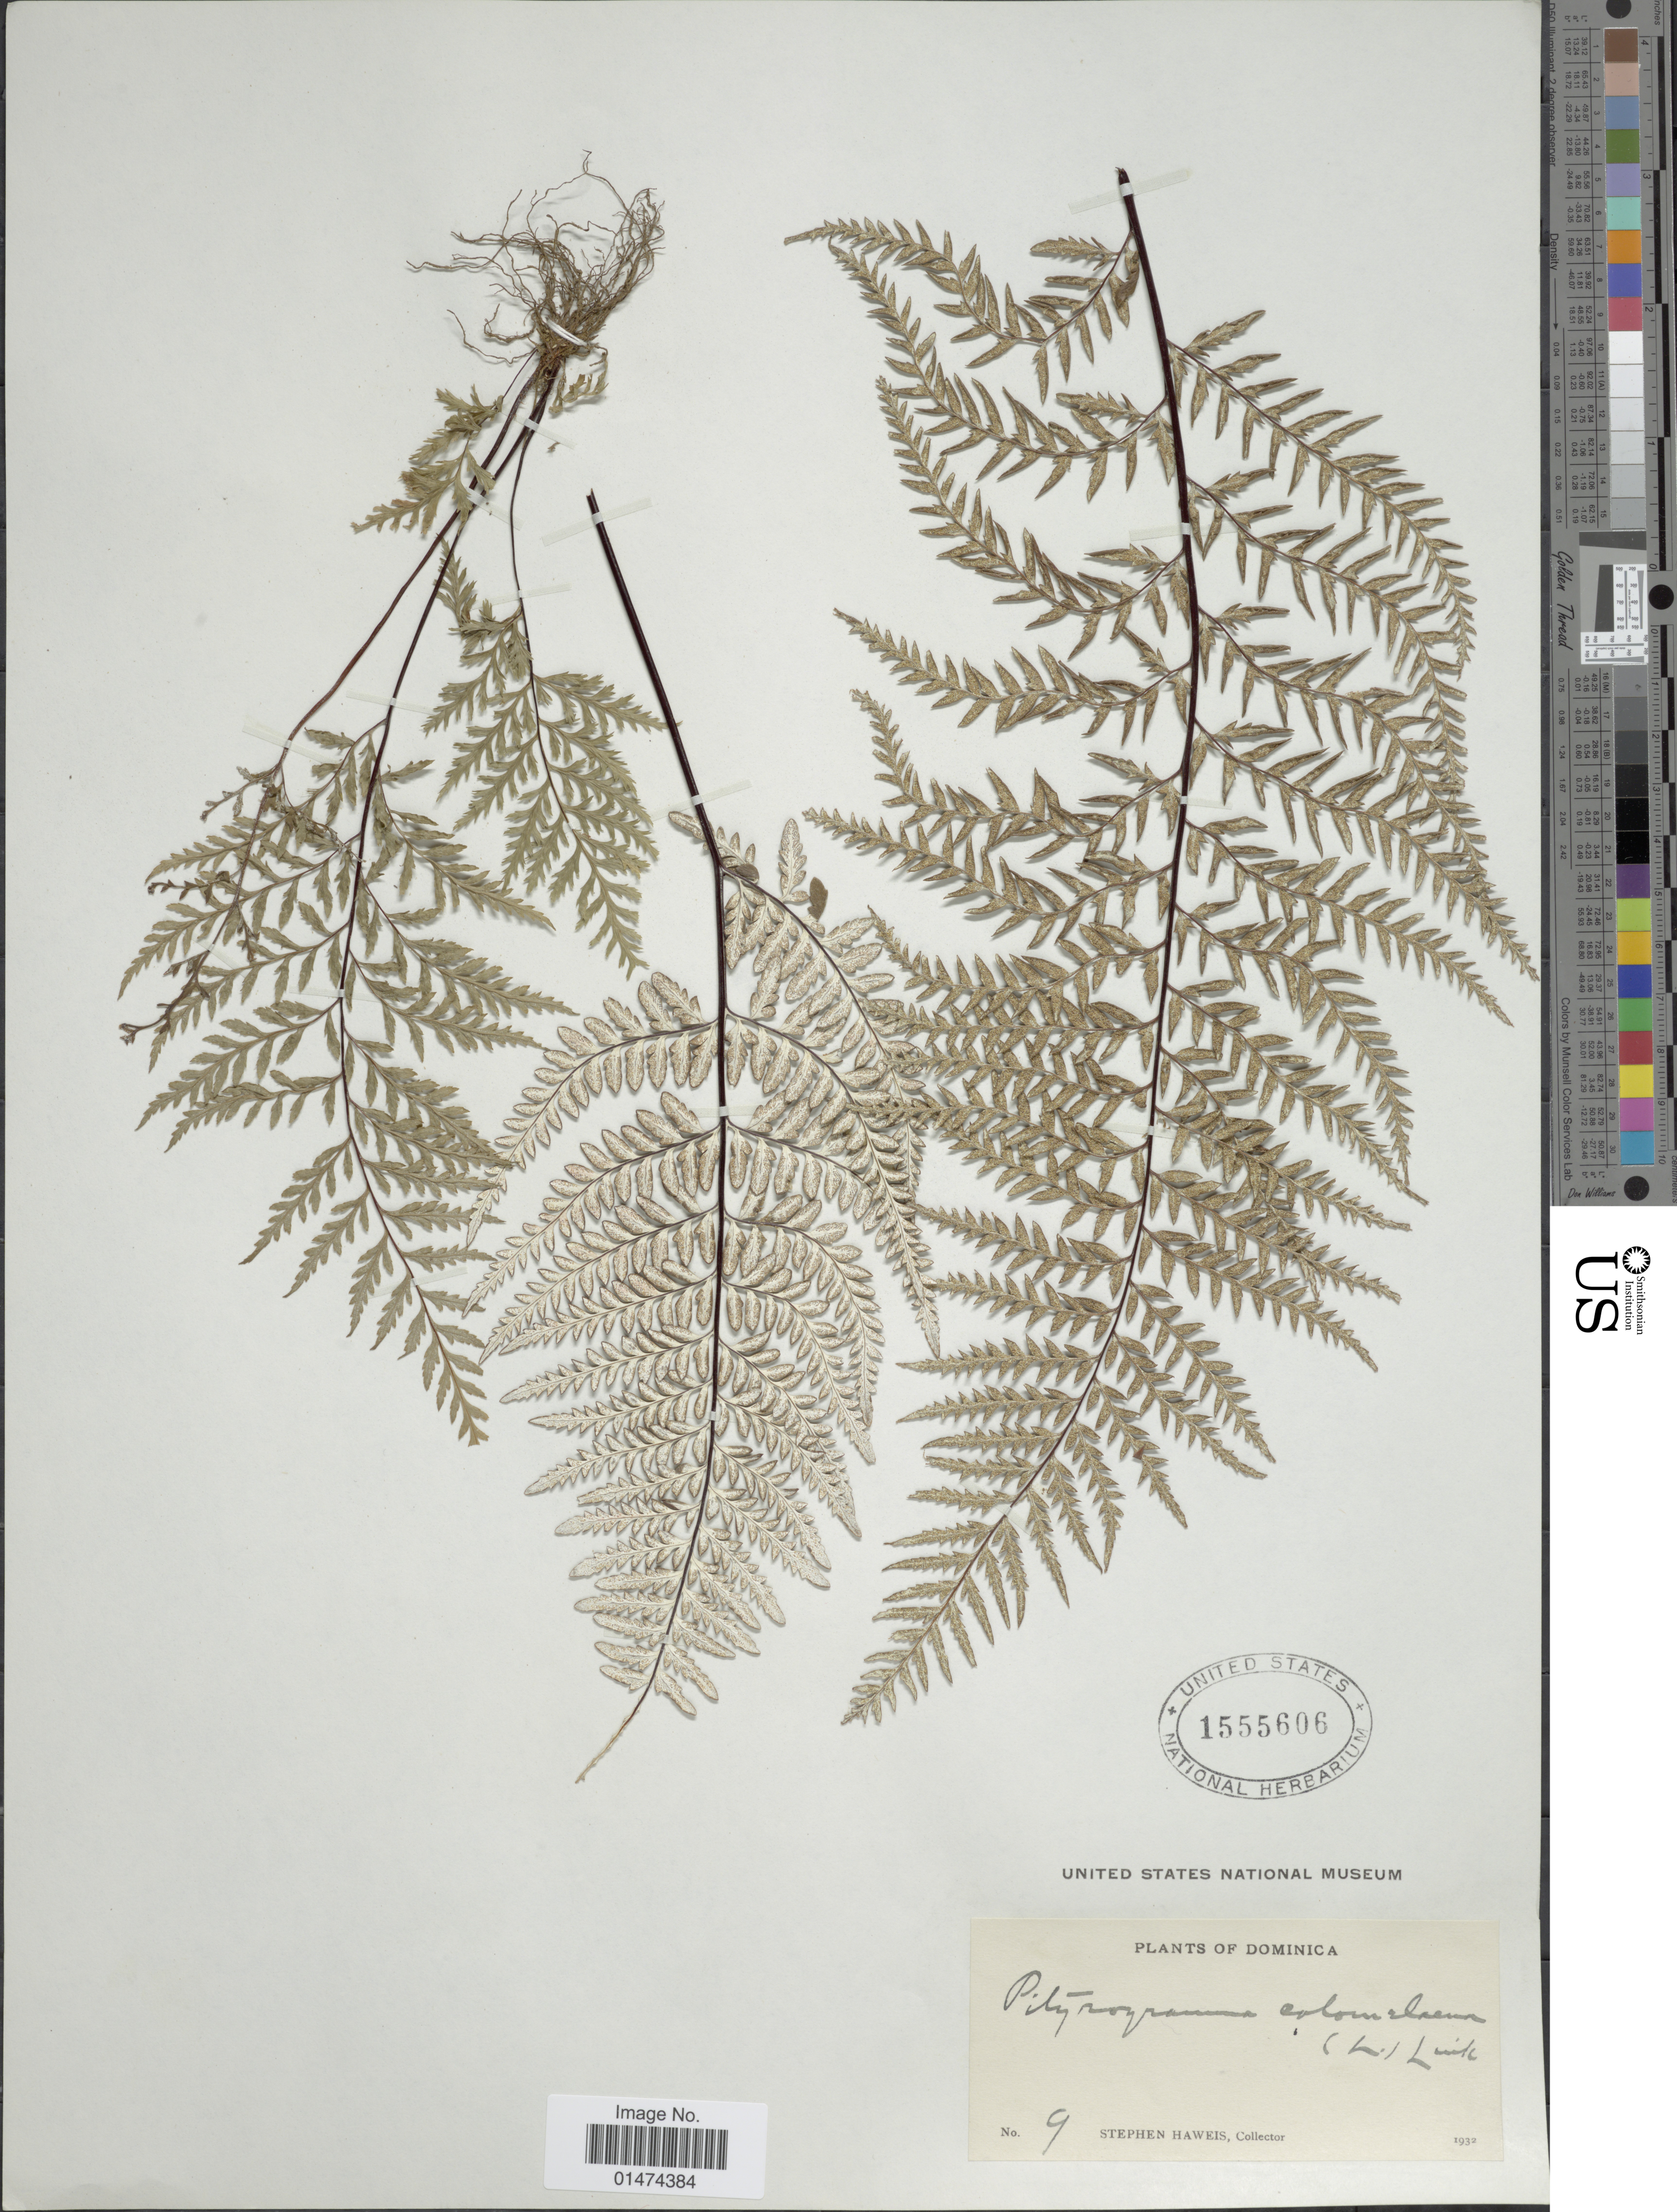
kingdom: Plantae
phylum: Tracheophyta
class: Polypodiopsida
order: Polypodiales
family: Pteridaceae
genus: Pityrogramma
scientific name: Pityrogramma calomelanos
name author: (L.) Link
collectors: S. Haweis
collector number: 9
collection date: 1932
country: Dominica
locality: Plants of Dominica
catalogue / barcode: US 1555606